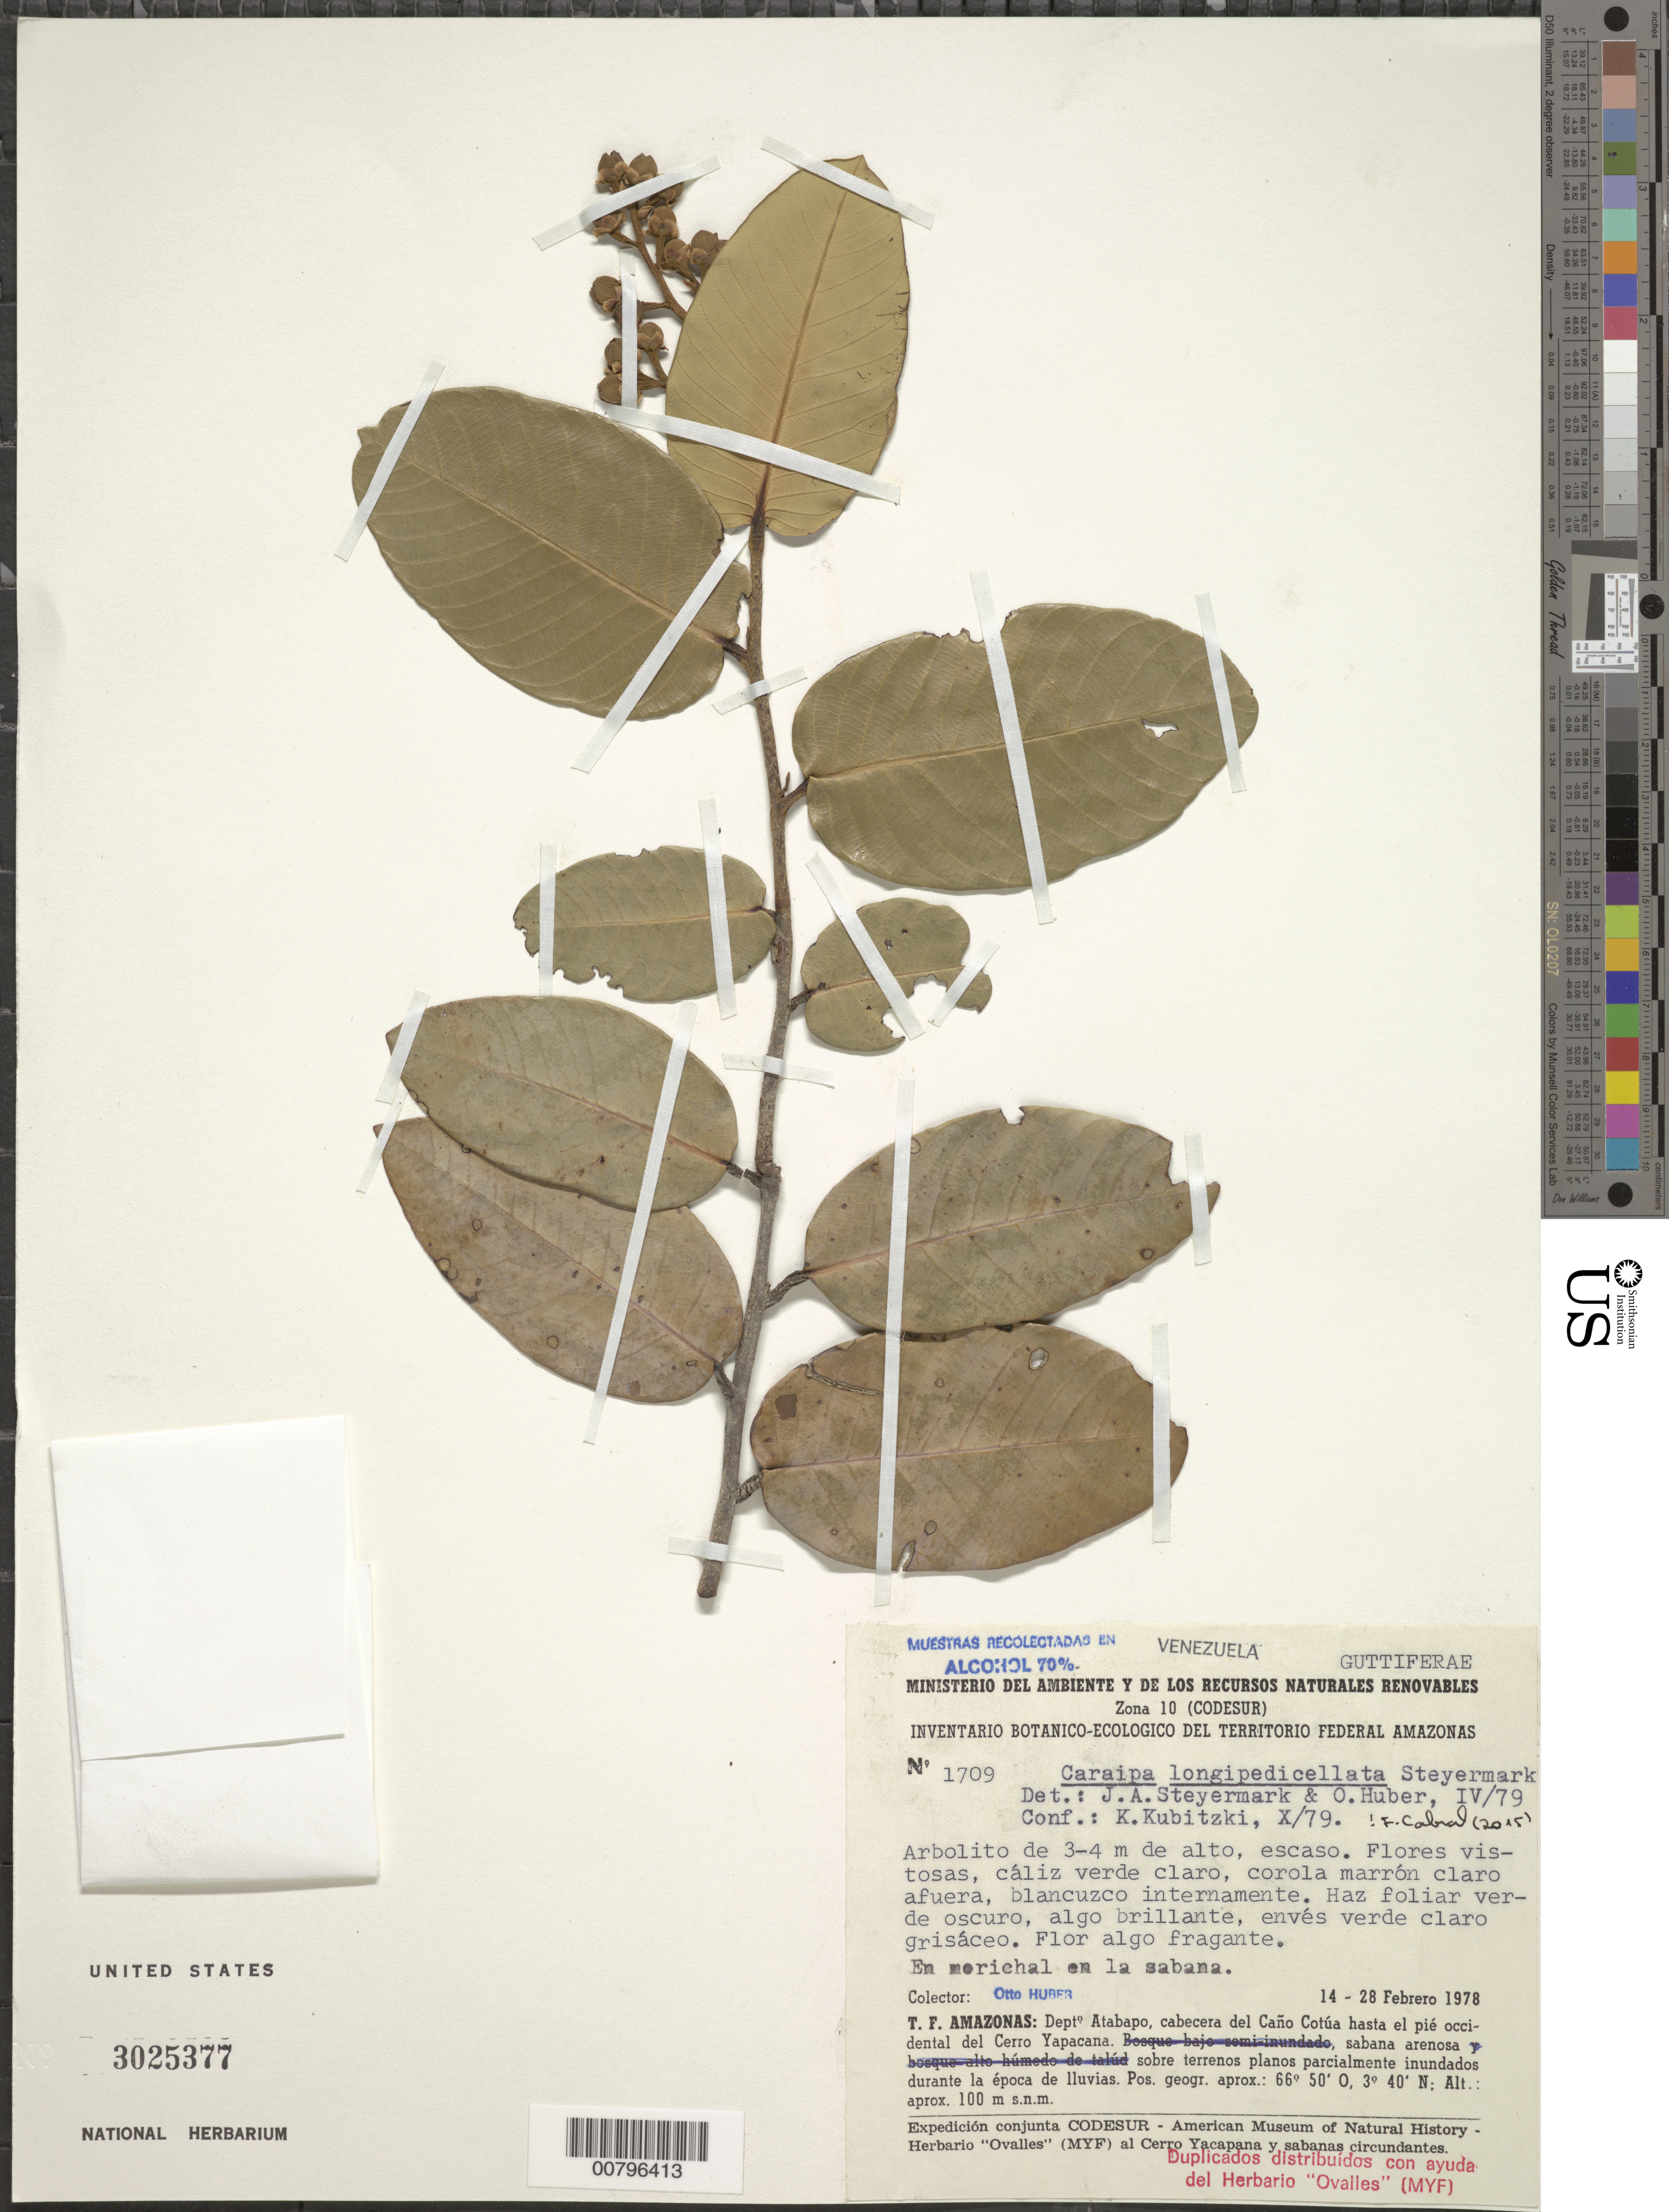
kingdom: Plantae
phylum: Tracheophyta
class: Magnoliopsida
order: Malpighiales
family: Calophyllaceae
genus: Caraipa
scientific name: Caraipa longipedicellata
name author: Steyerm.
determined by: Kubitzki, Klaus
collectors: O. Huber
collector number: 1709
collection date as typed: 14-Feb-78 to 28-Feb-78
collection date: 1978-02-14/1978-02-28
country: Venezuela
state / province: Amazonas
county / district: Atabapo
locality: Caño Cotúa hasta el pié occidental del Cerro Yapacána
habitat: Sabana arenosa sobre terrenos planos parcialmente inumndados durante la epoca de lluvias. En morichal en la sabana.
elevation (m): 100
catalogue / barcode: US 3025377